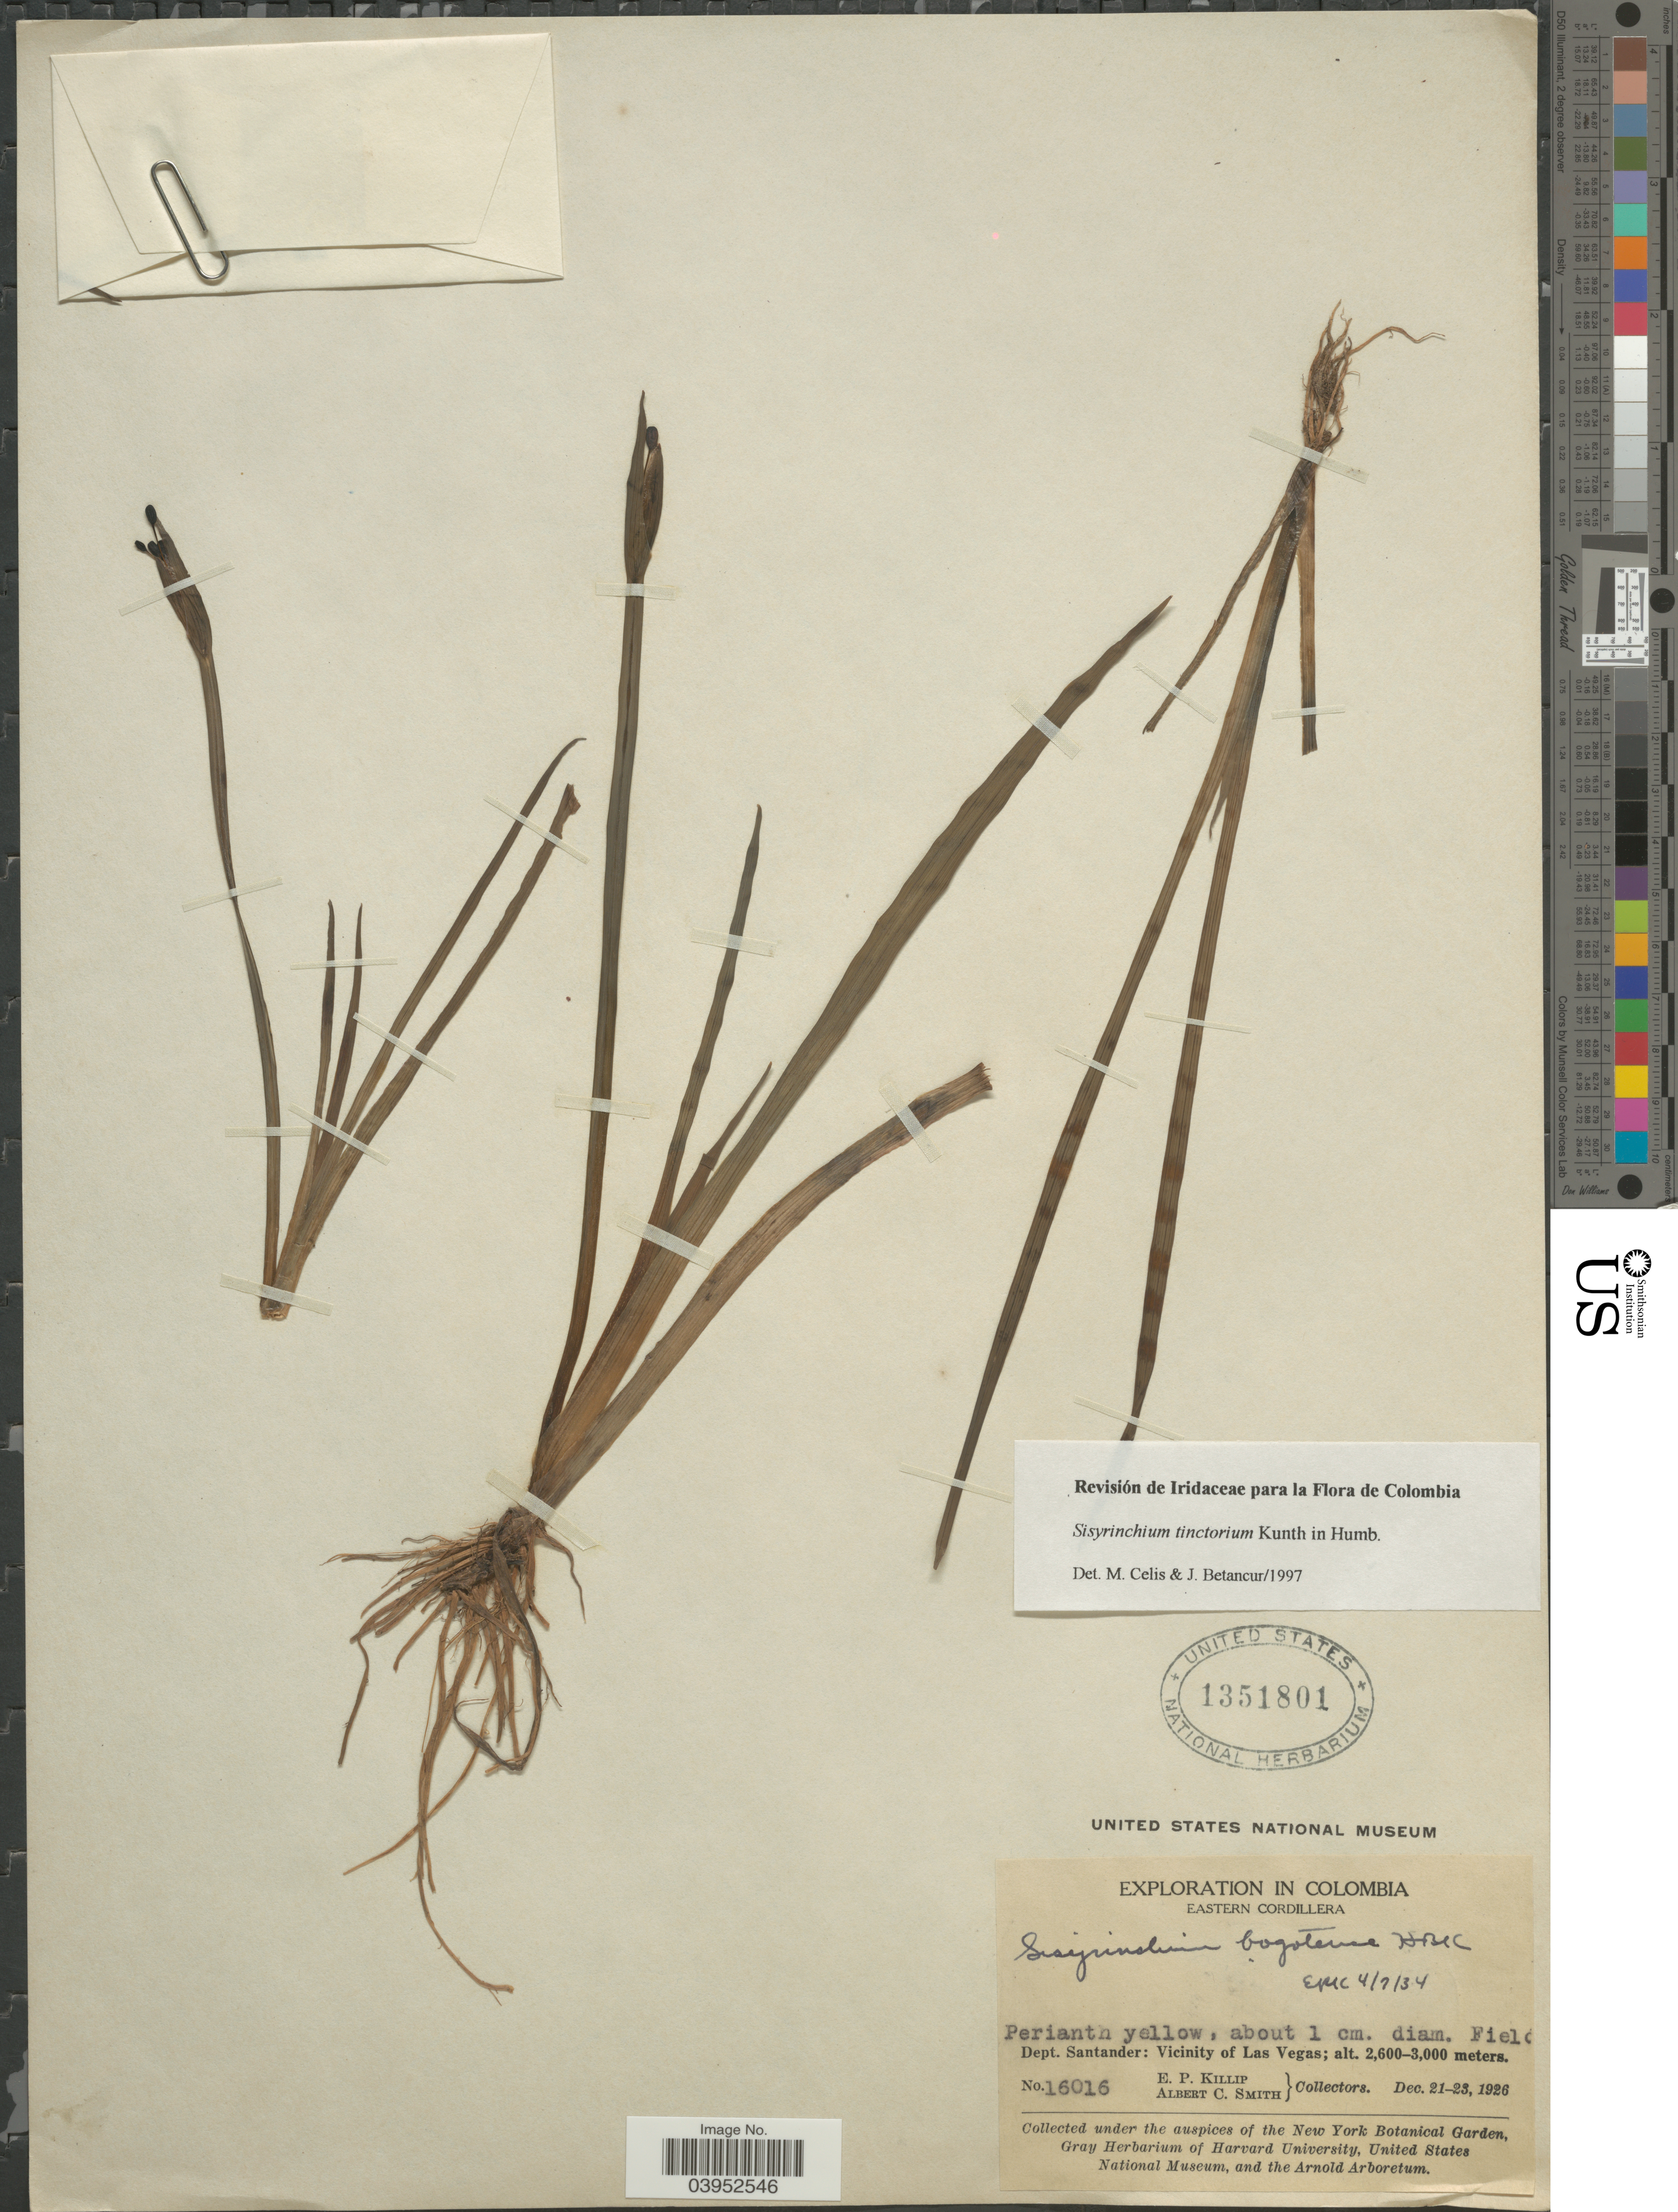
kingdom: Plantae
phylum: Tracheophyta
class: Liliopsida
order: Asparagales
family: Iridaceae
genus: Sisyrinchium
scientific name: Sisyrinchium tinctorium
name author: Kunth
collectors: E. P. Killip & A. C. Smith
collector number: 16016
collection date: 1926-12-21/1926-12-23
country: Colombia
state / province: Santander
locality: Eastern Cordillera. Dept. Santander: Vicinity of Las Vegas.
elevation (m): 2600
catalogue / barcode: US 1351801